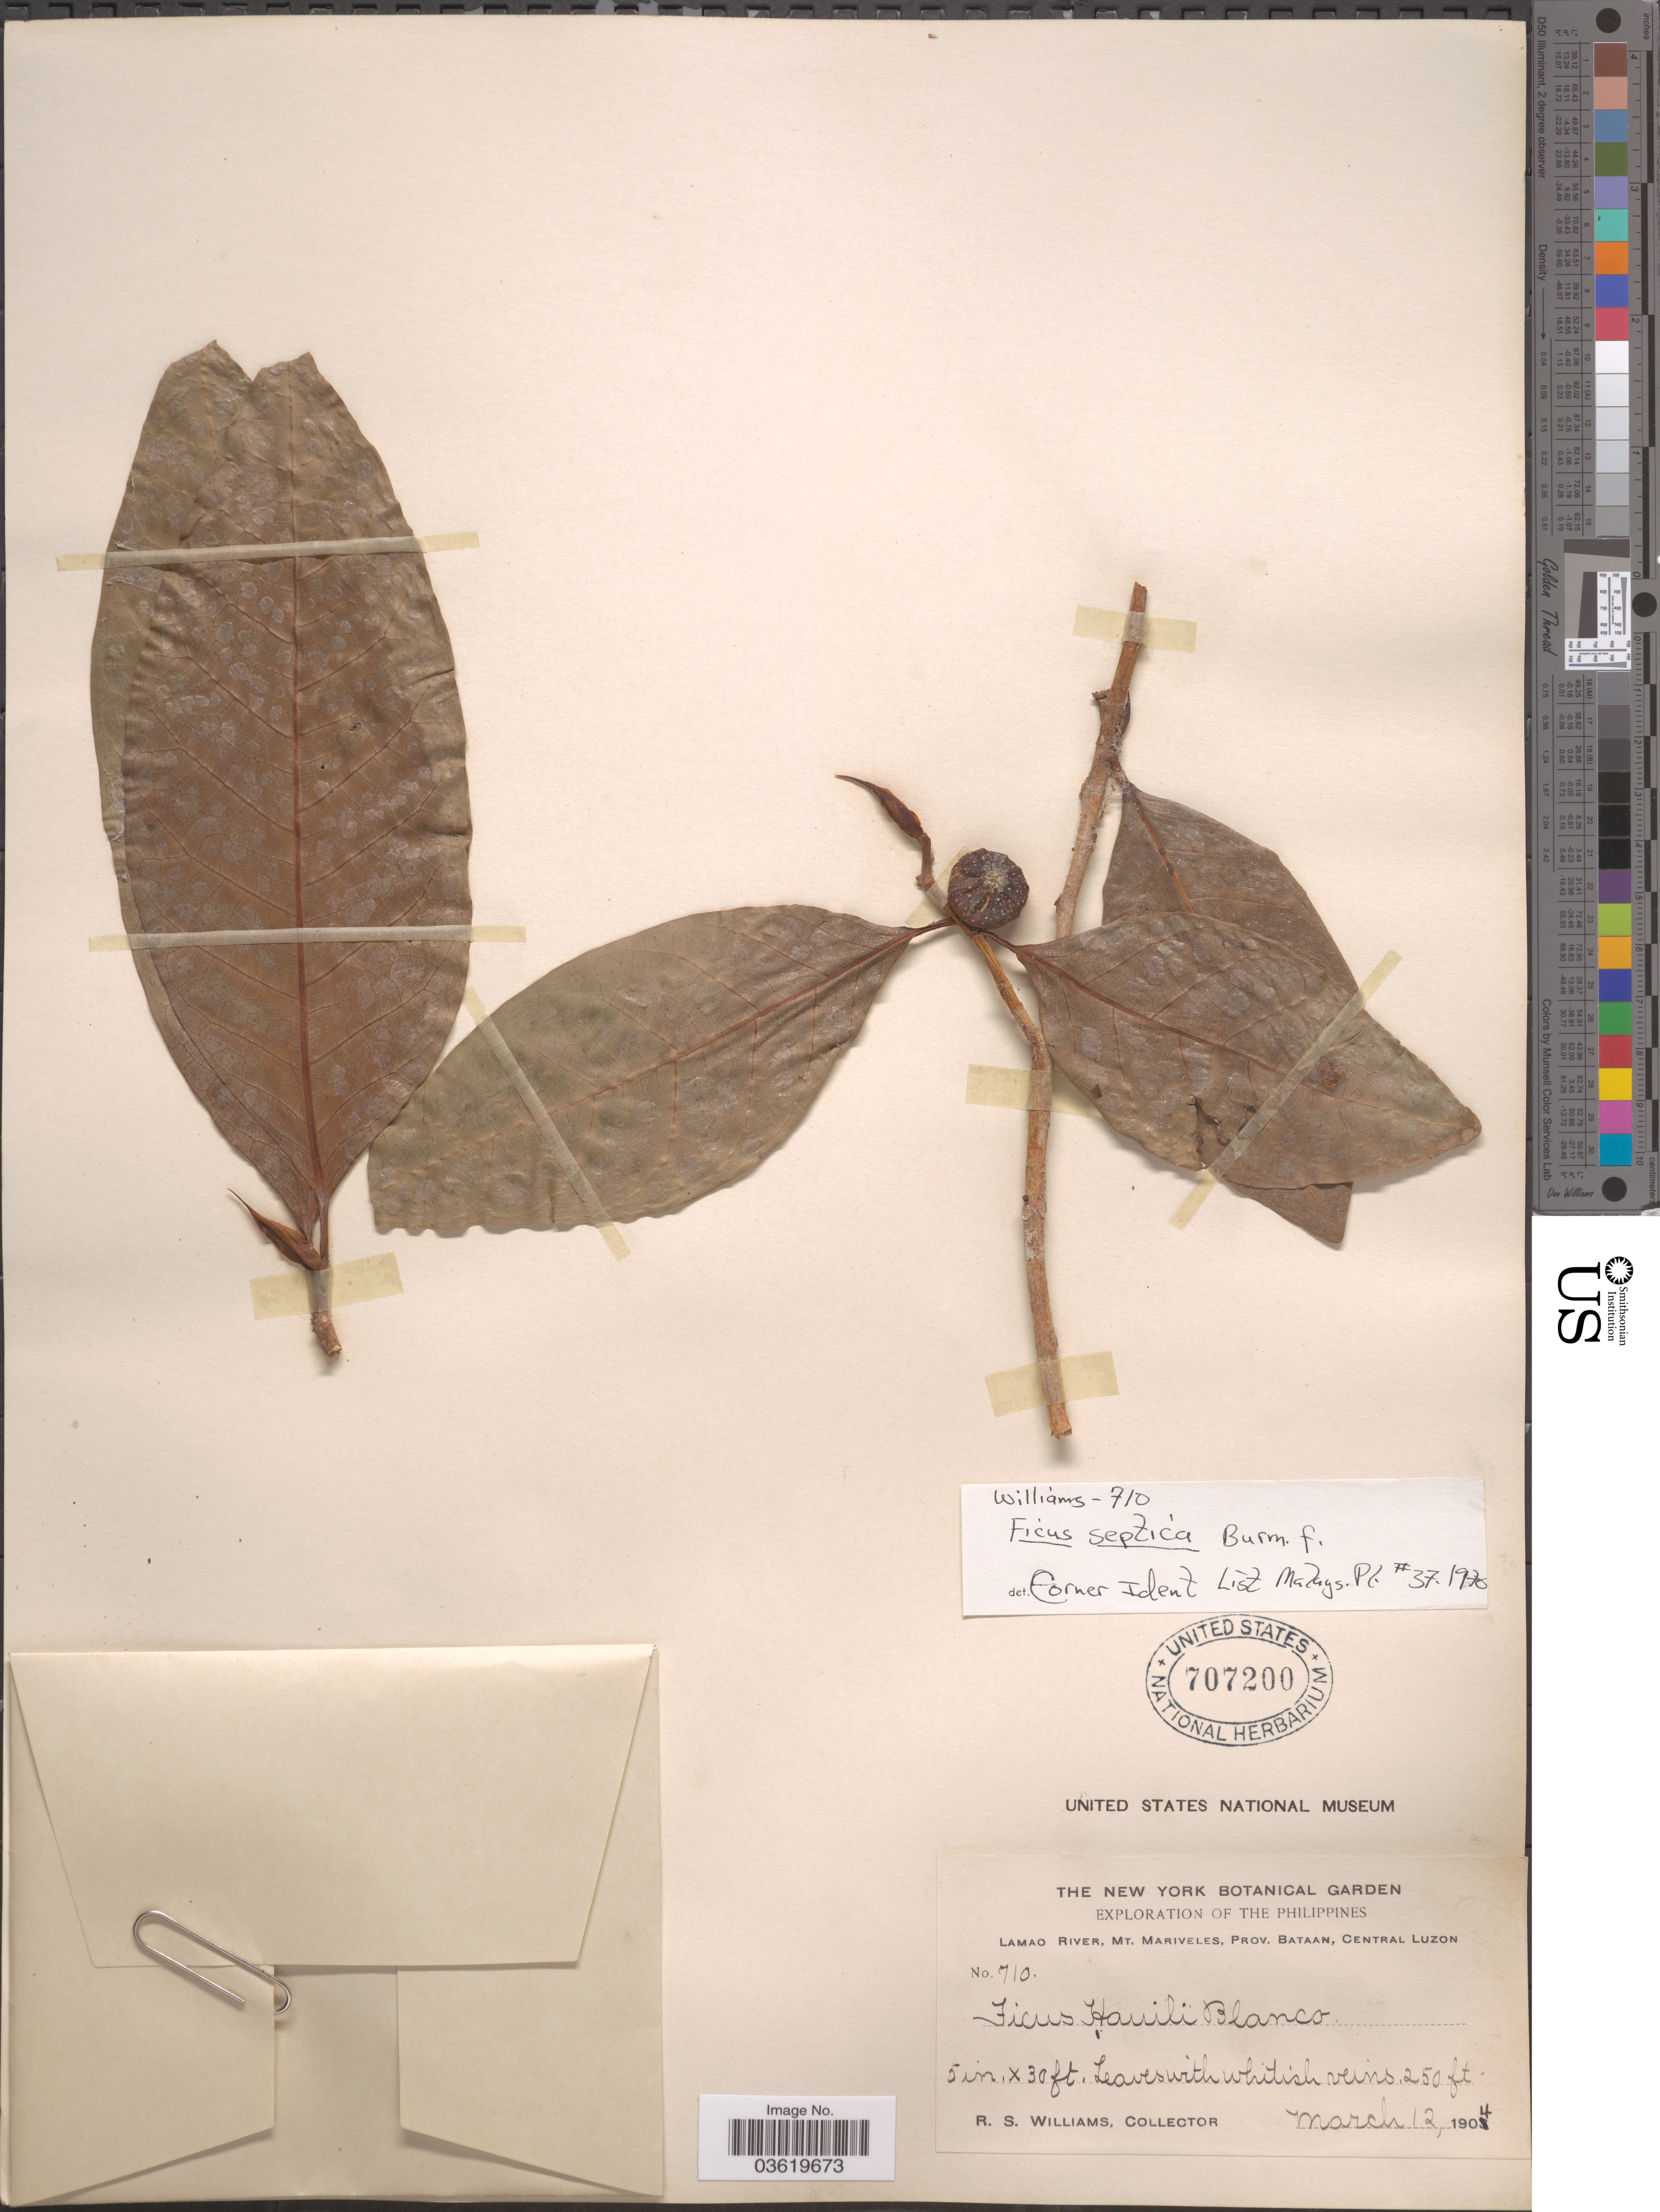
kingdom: Plantae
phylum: Tracheophyta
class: Magnoliopsida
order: Rosales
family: Moraceae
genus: Ficus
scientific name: Ficus septica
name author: Burm. f.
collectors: R. S. Williams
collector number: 710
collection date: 1904-03-12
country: Philippines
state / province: Central Luzon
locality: Lamao River, Mt. Mariveles, Prov. Bataan.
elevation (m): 76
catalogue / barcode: US 707200